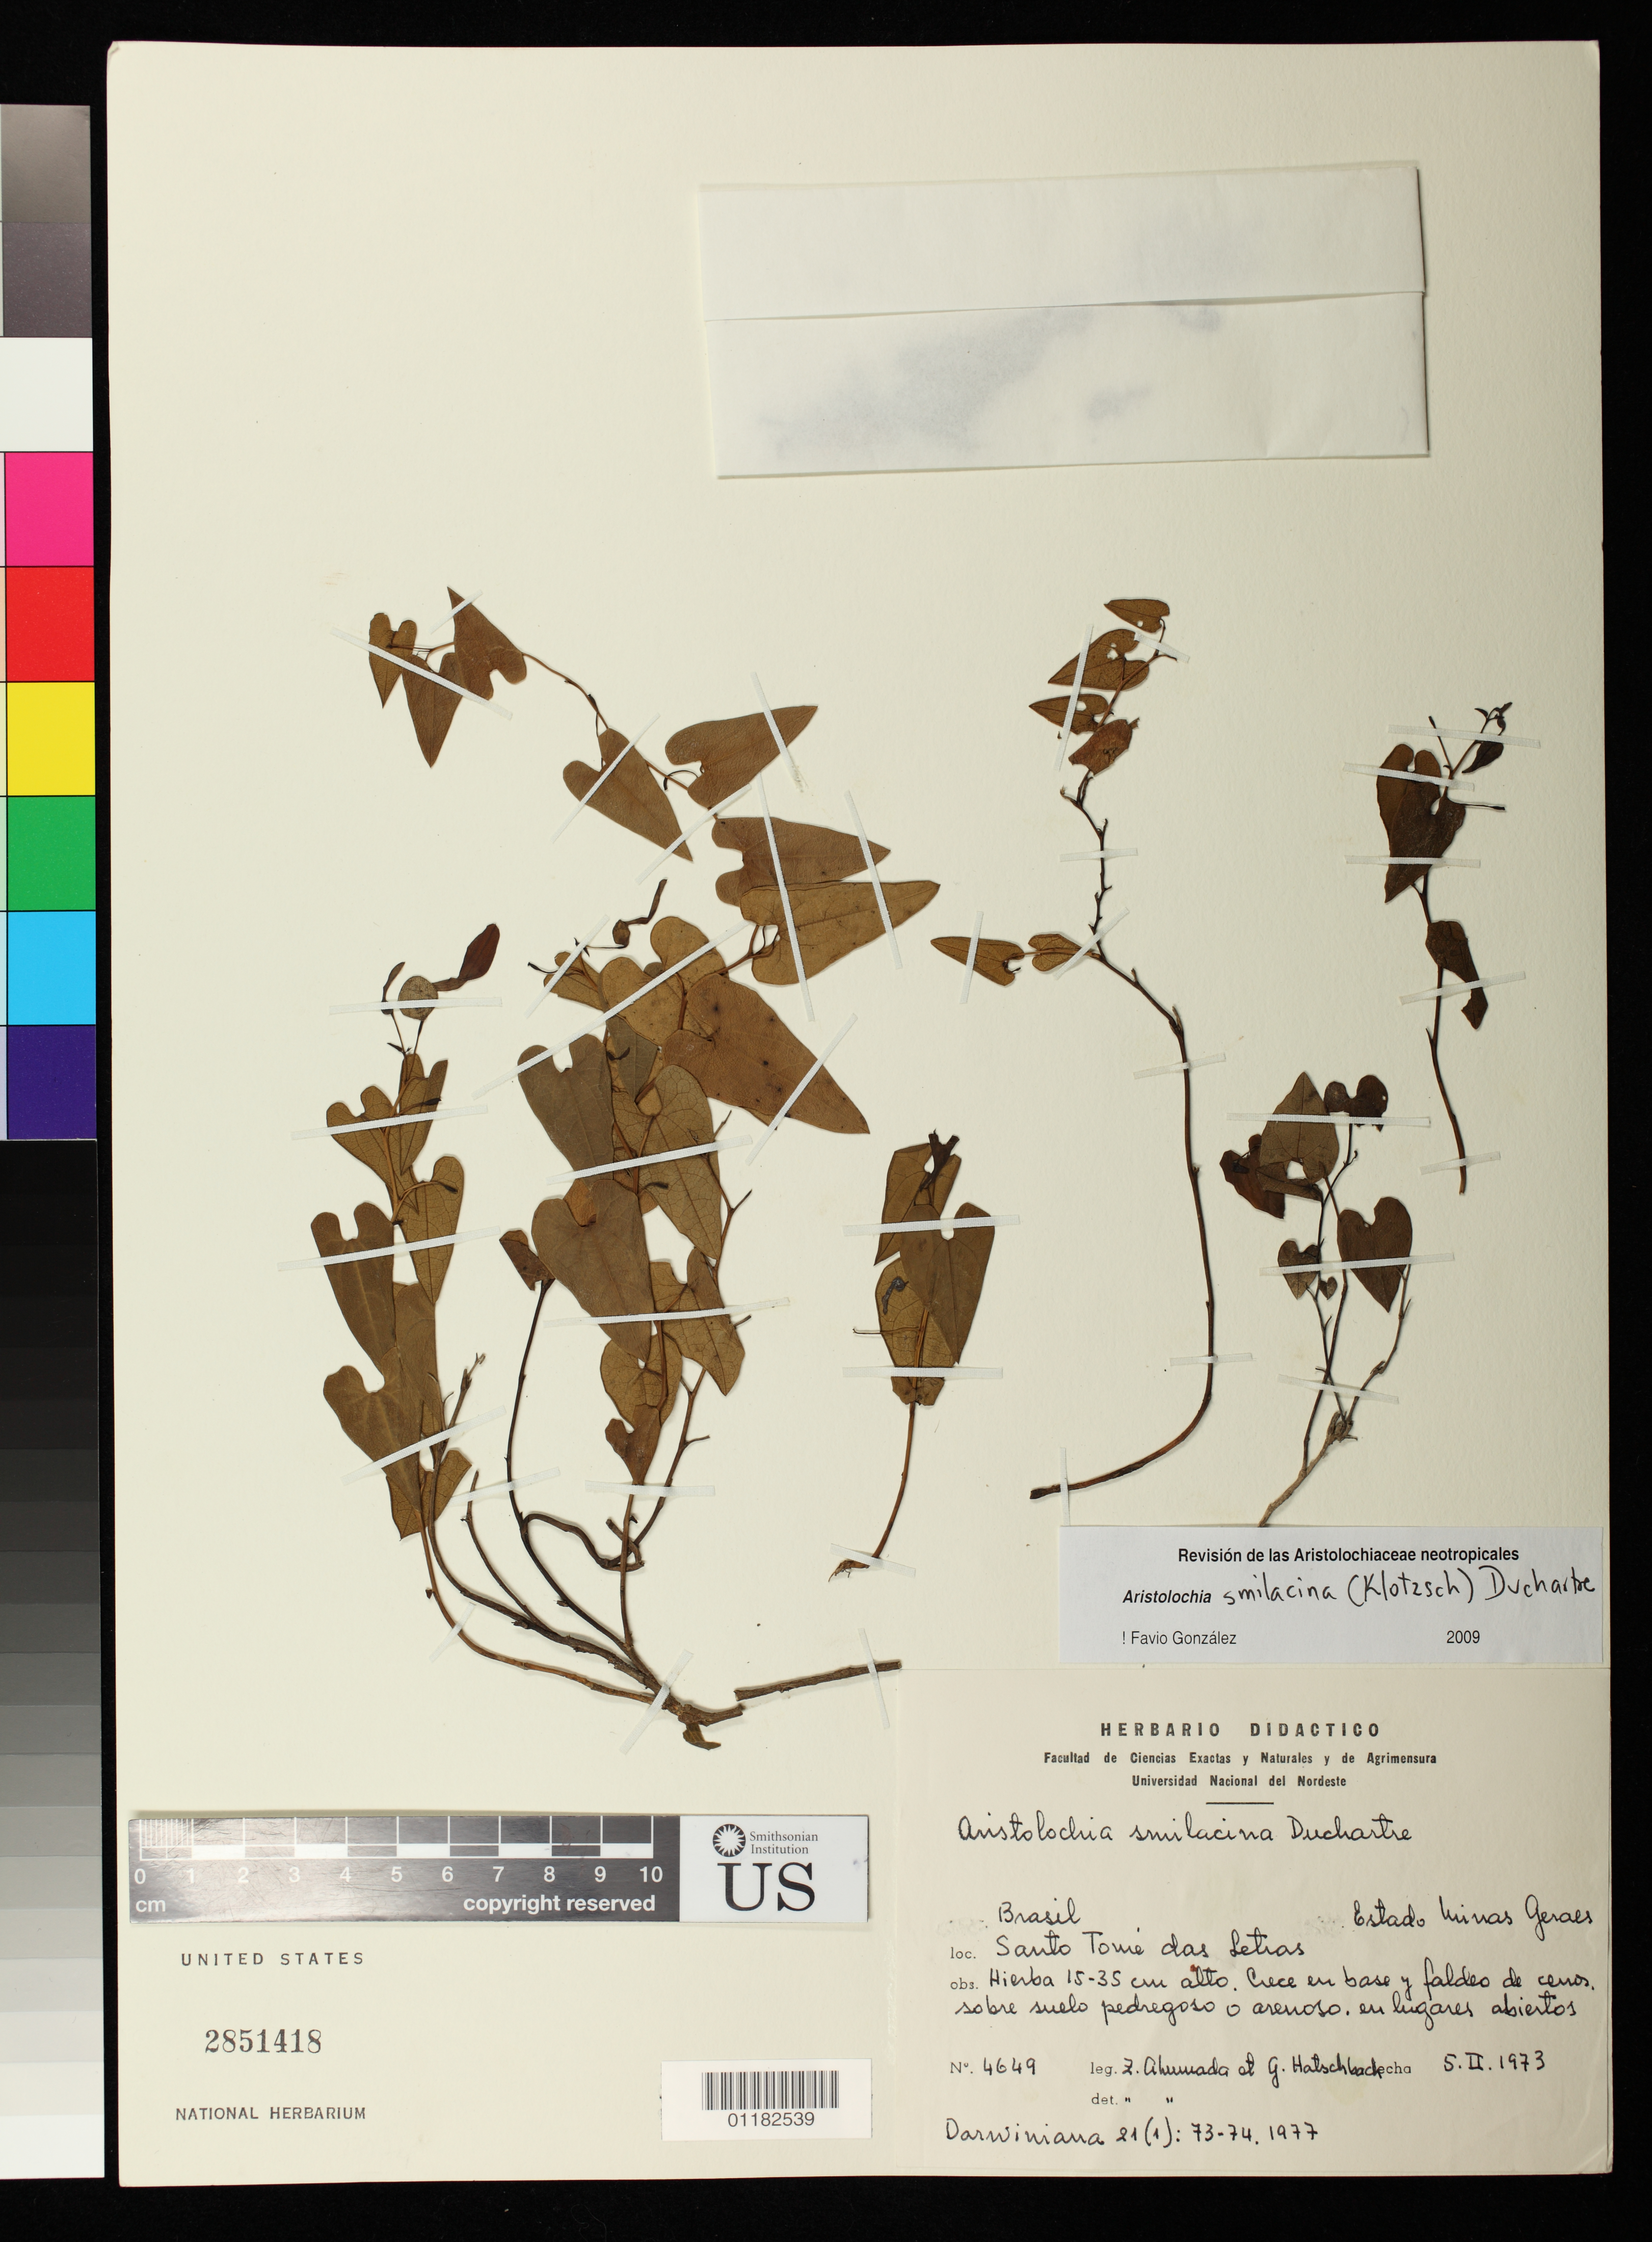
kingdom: Plantae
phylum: Tracheophyta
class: Magnoliopsida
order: Piperales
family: Aristolochiaceae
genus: Aristolochia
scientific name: Aristolochia smilacina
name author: (Klotzsch) Duch.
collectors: Z. Ahumada & G. Hatschbach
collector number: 4649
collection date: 1973-02-05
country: Brazil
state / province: Minas Gerais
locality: Santo Tome das Letras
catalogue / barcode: US 2851418